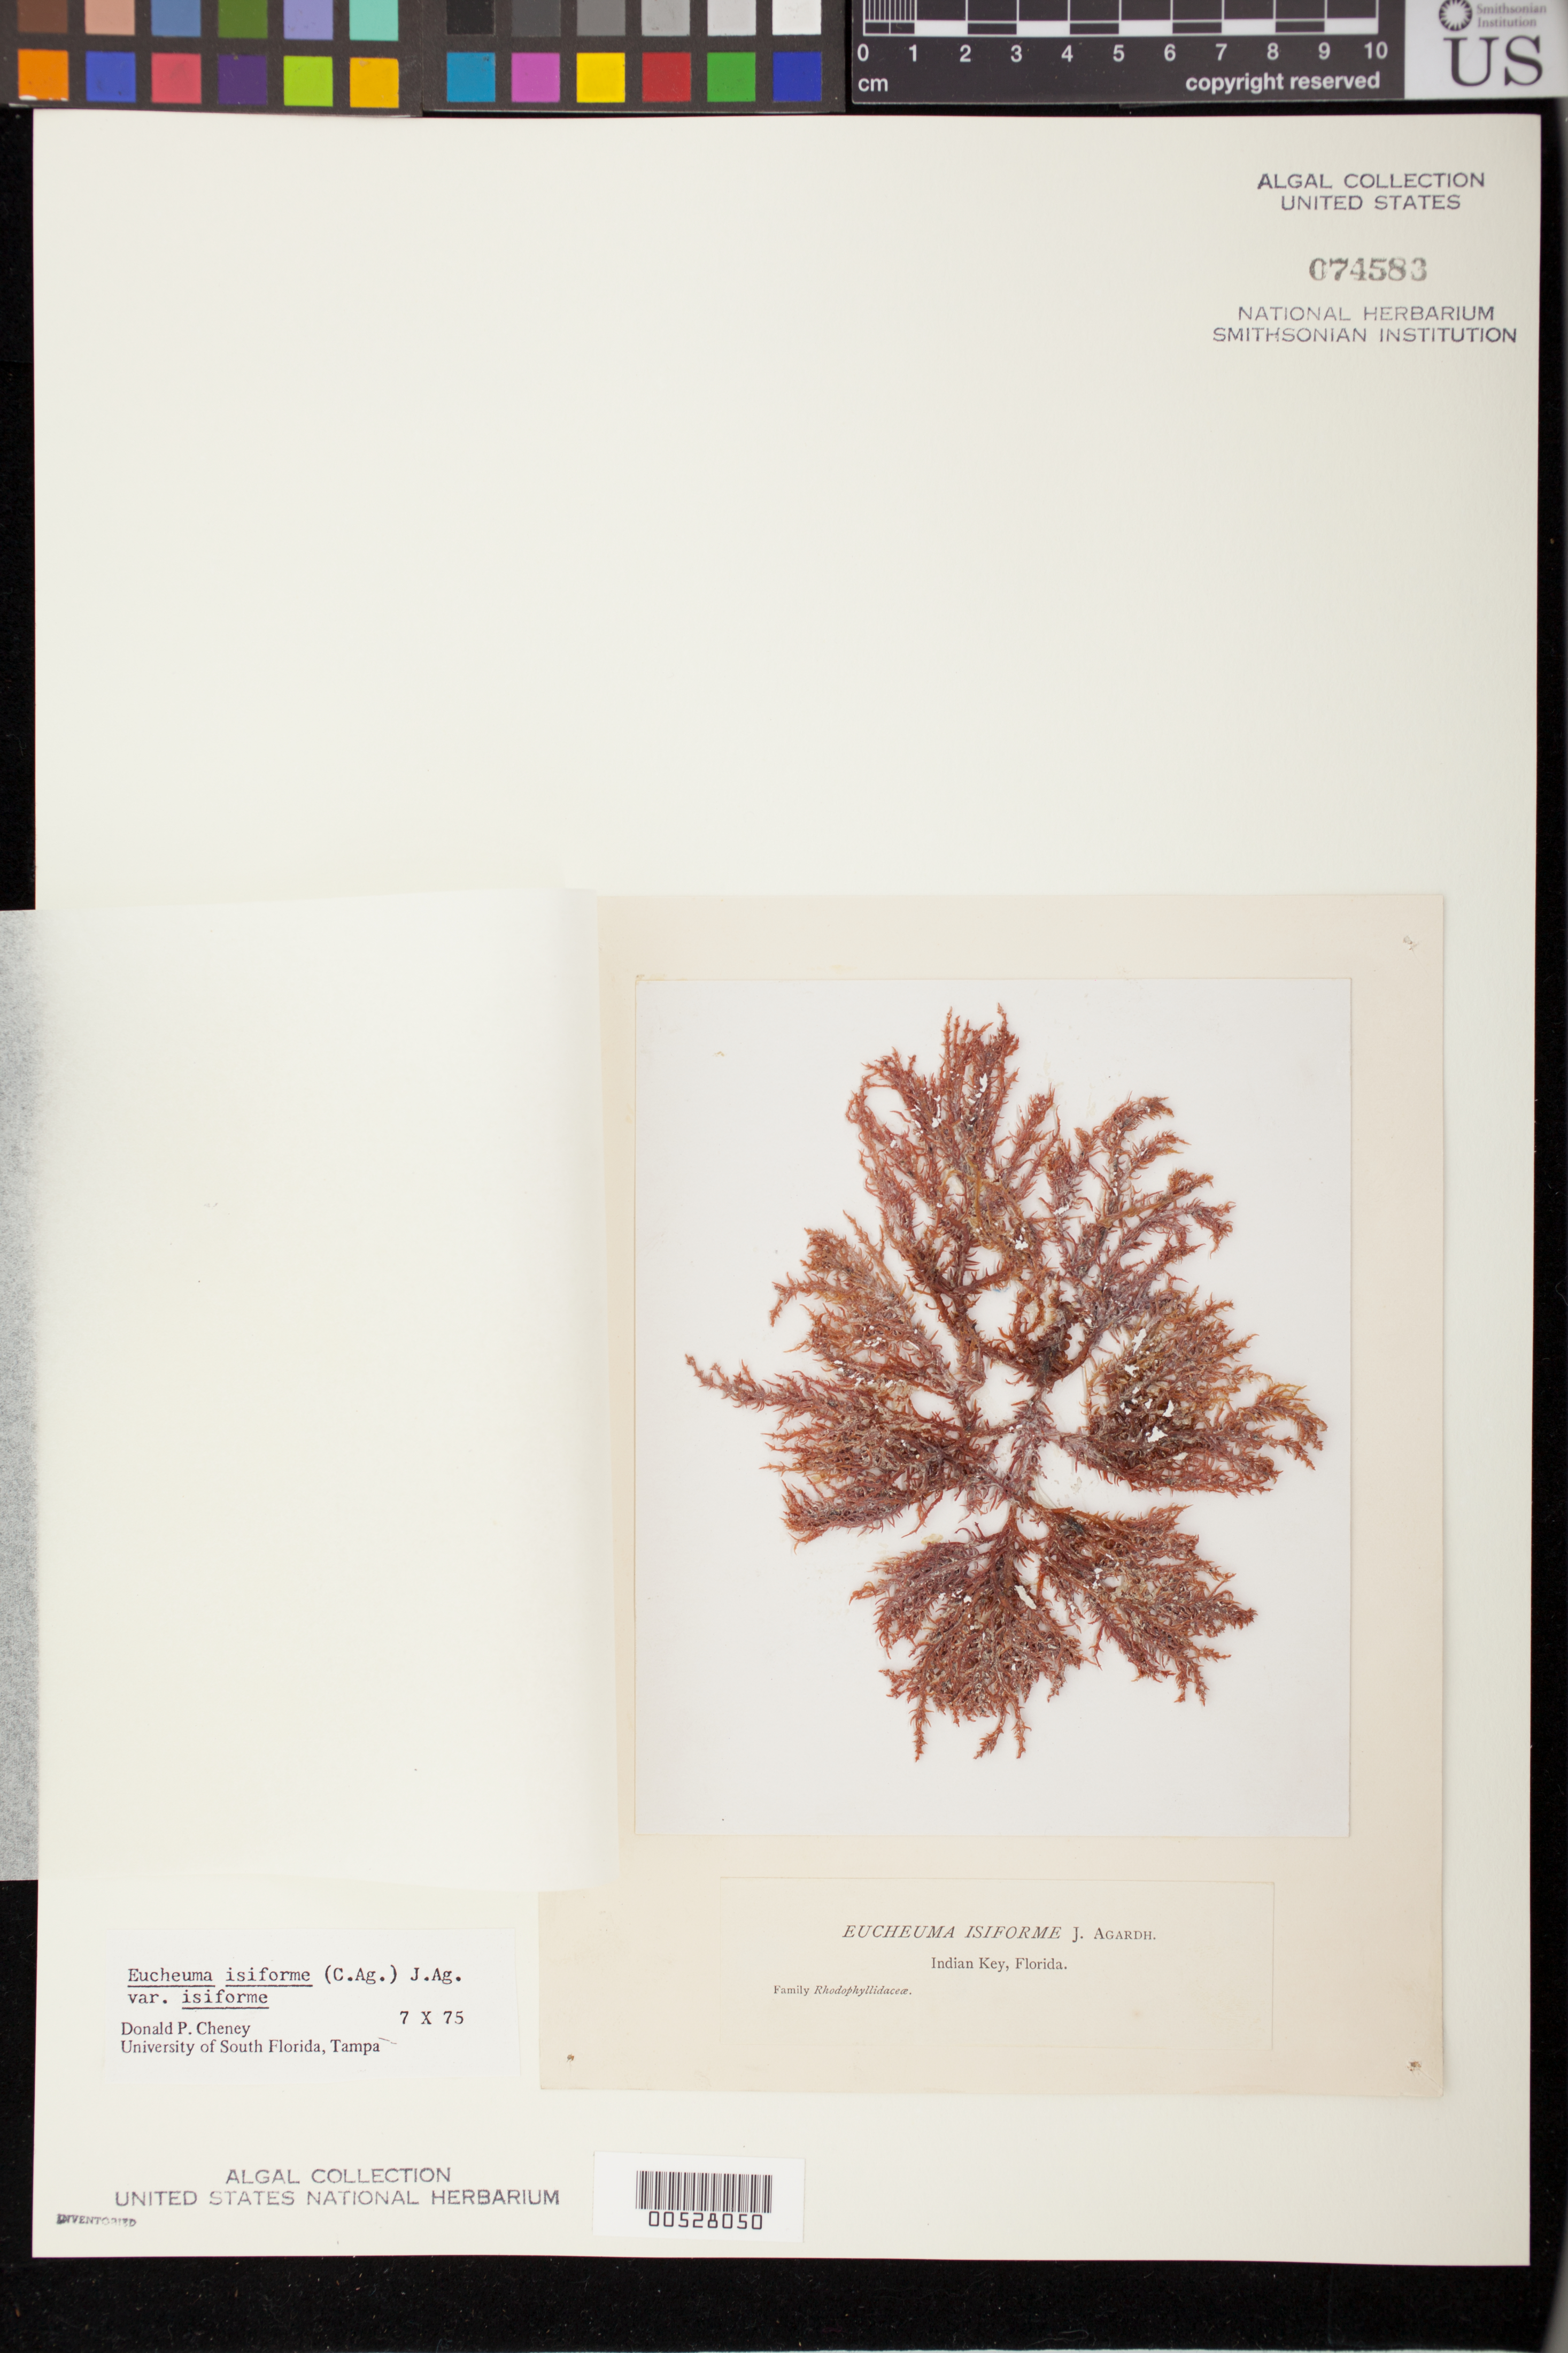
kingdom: Plantae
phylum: Rhodophyta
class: Florideophyceae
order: Gigartinales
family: Solieriaceae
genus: Eucheumatopsis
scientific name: Eucheumatopsis isiformis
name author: (C. Agardh) M.L. Núñez-Resendiz et al.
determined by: Algae name updating Project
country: United States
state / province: Florida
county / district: Monroe County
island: Indian Key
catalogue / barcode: US 74583